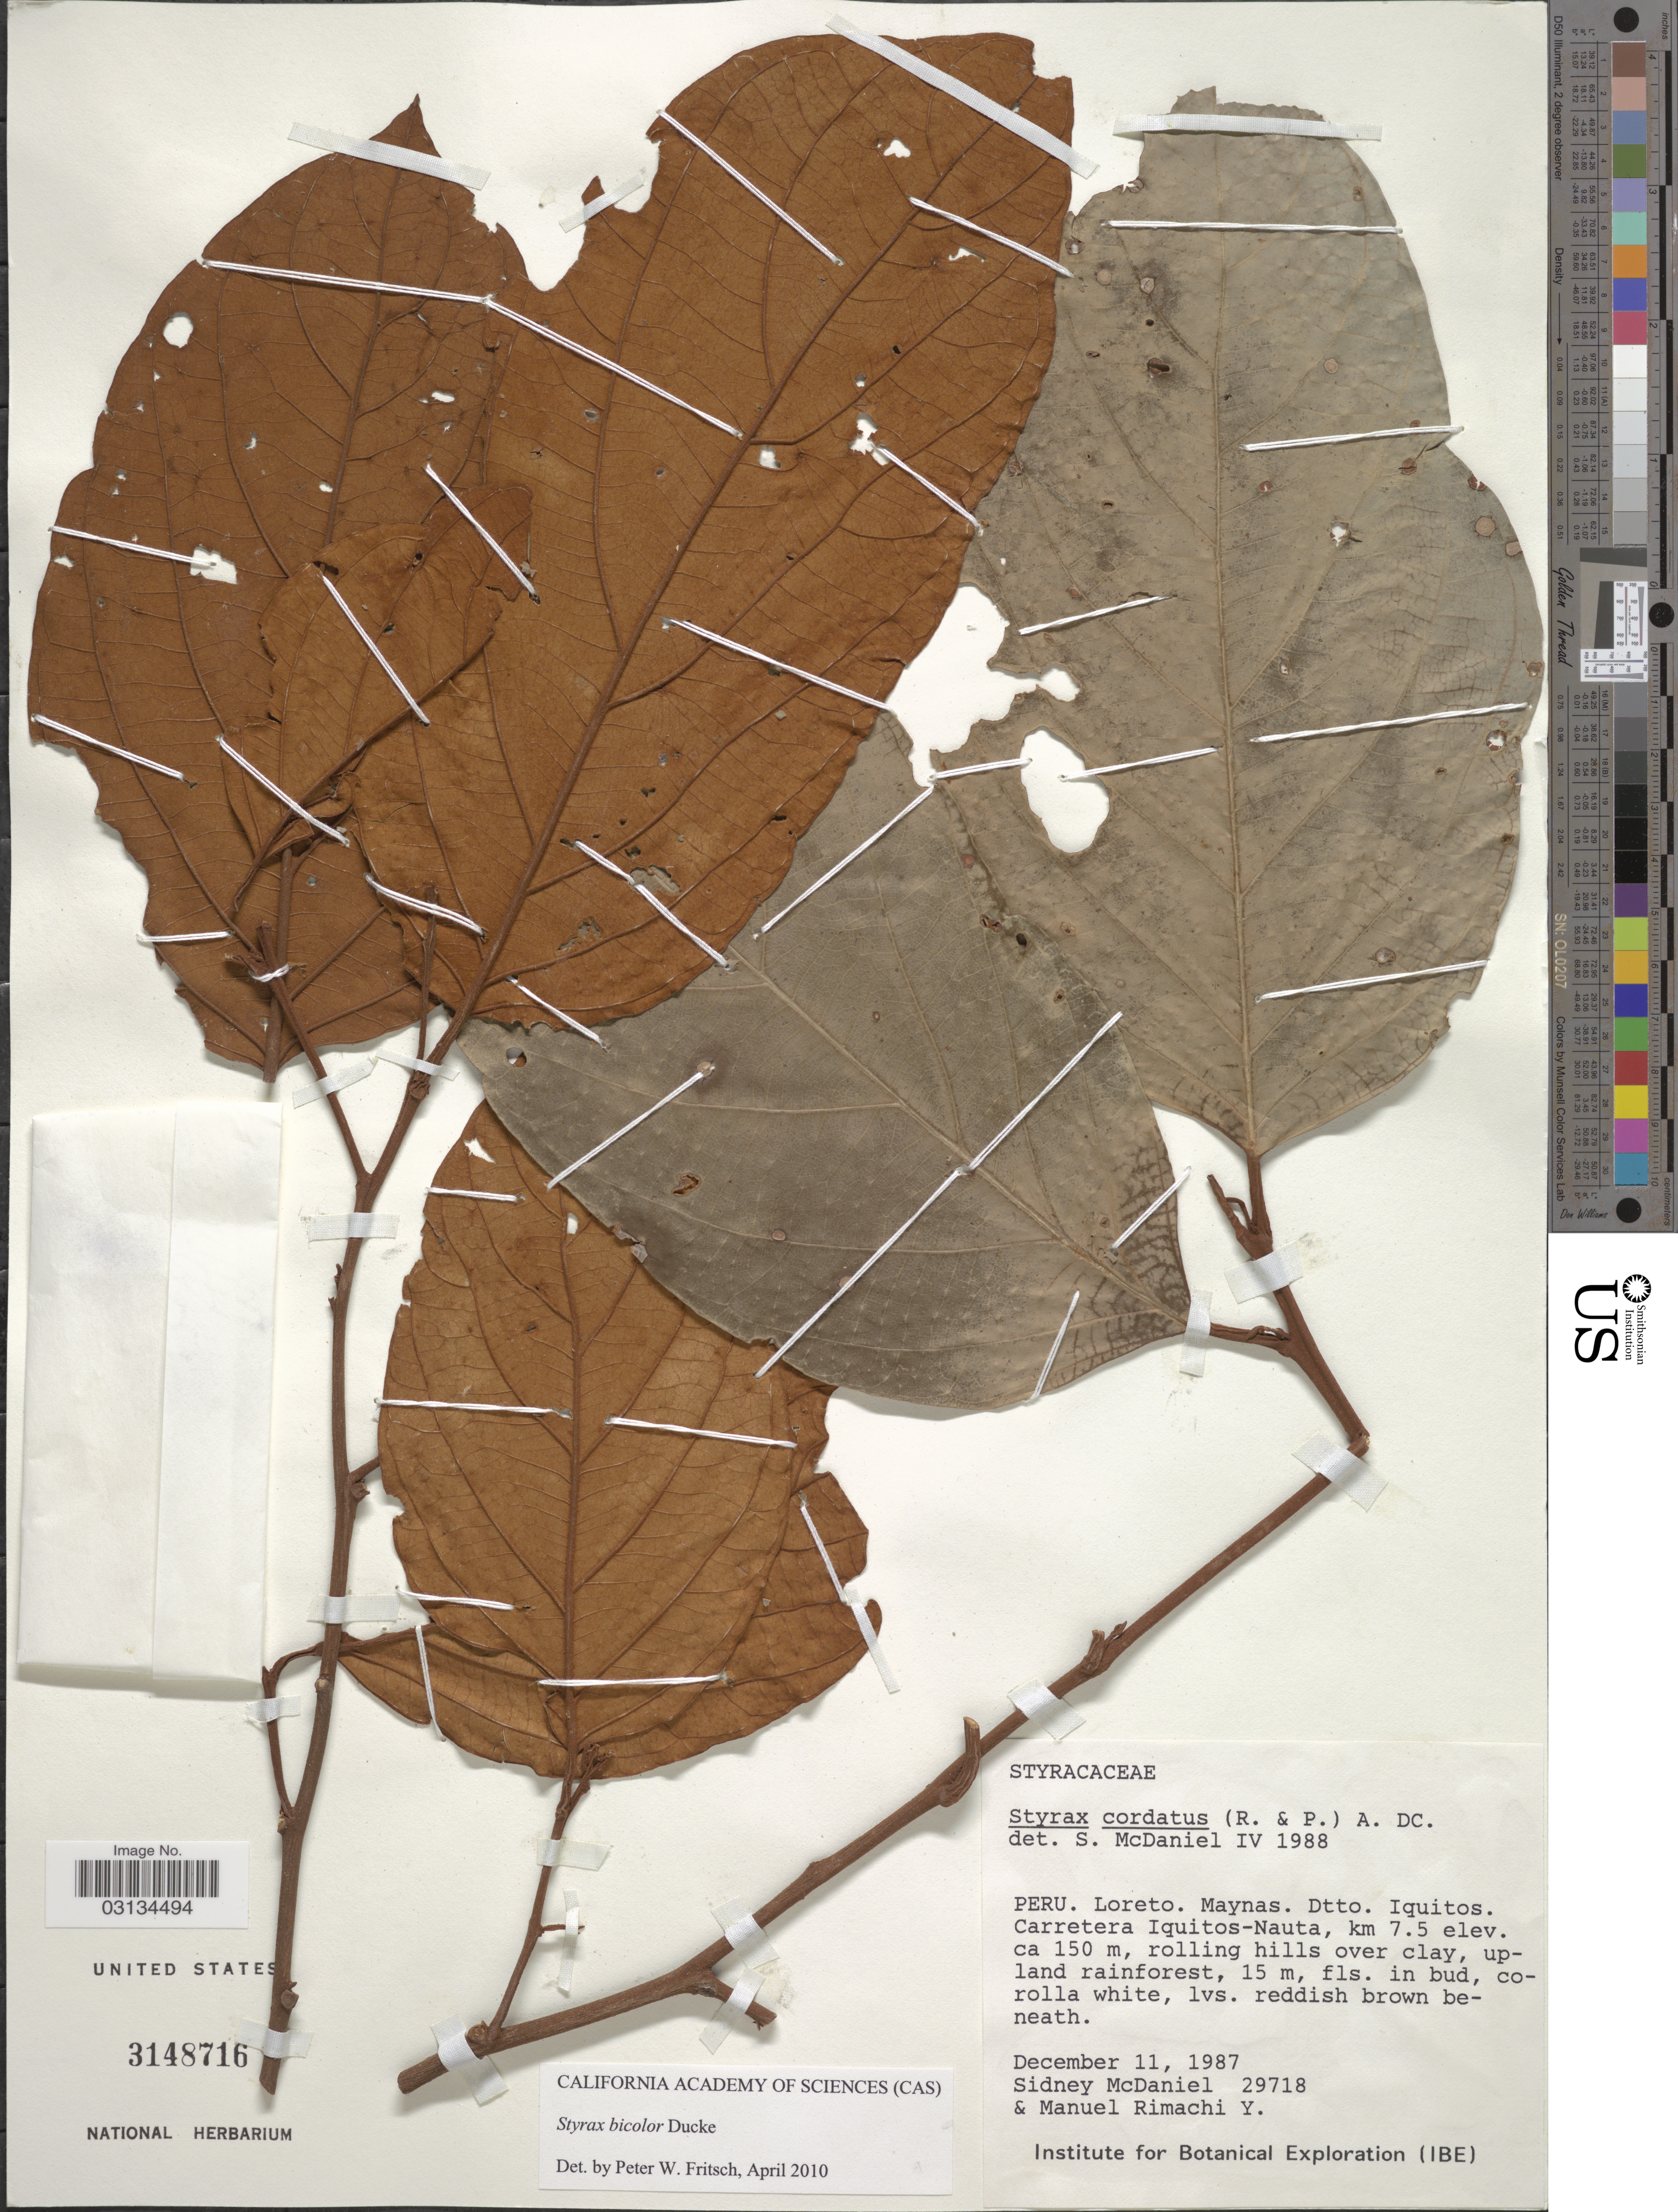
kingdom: Plantae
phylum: Tracheophyta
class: Magnoliopsida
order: Ericales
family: Styracaceae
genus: Styrax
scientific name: Styrax bicolor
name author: Ducke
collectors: S. McDaniel & M. Rimachi Y.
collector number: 29718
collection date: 1987-12-11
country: Peru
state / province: Loreto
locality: Maynas. Dtto. Iquitos. Carretera Iquitos-Nauta, km 7.5.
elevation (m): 150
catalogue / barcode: US 3148716